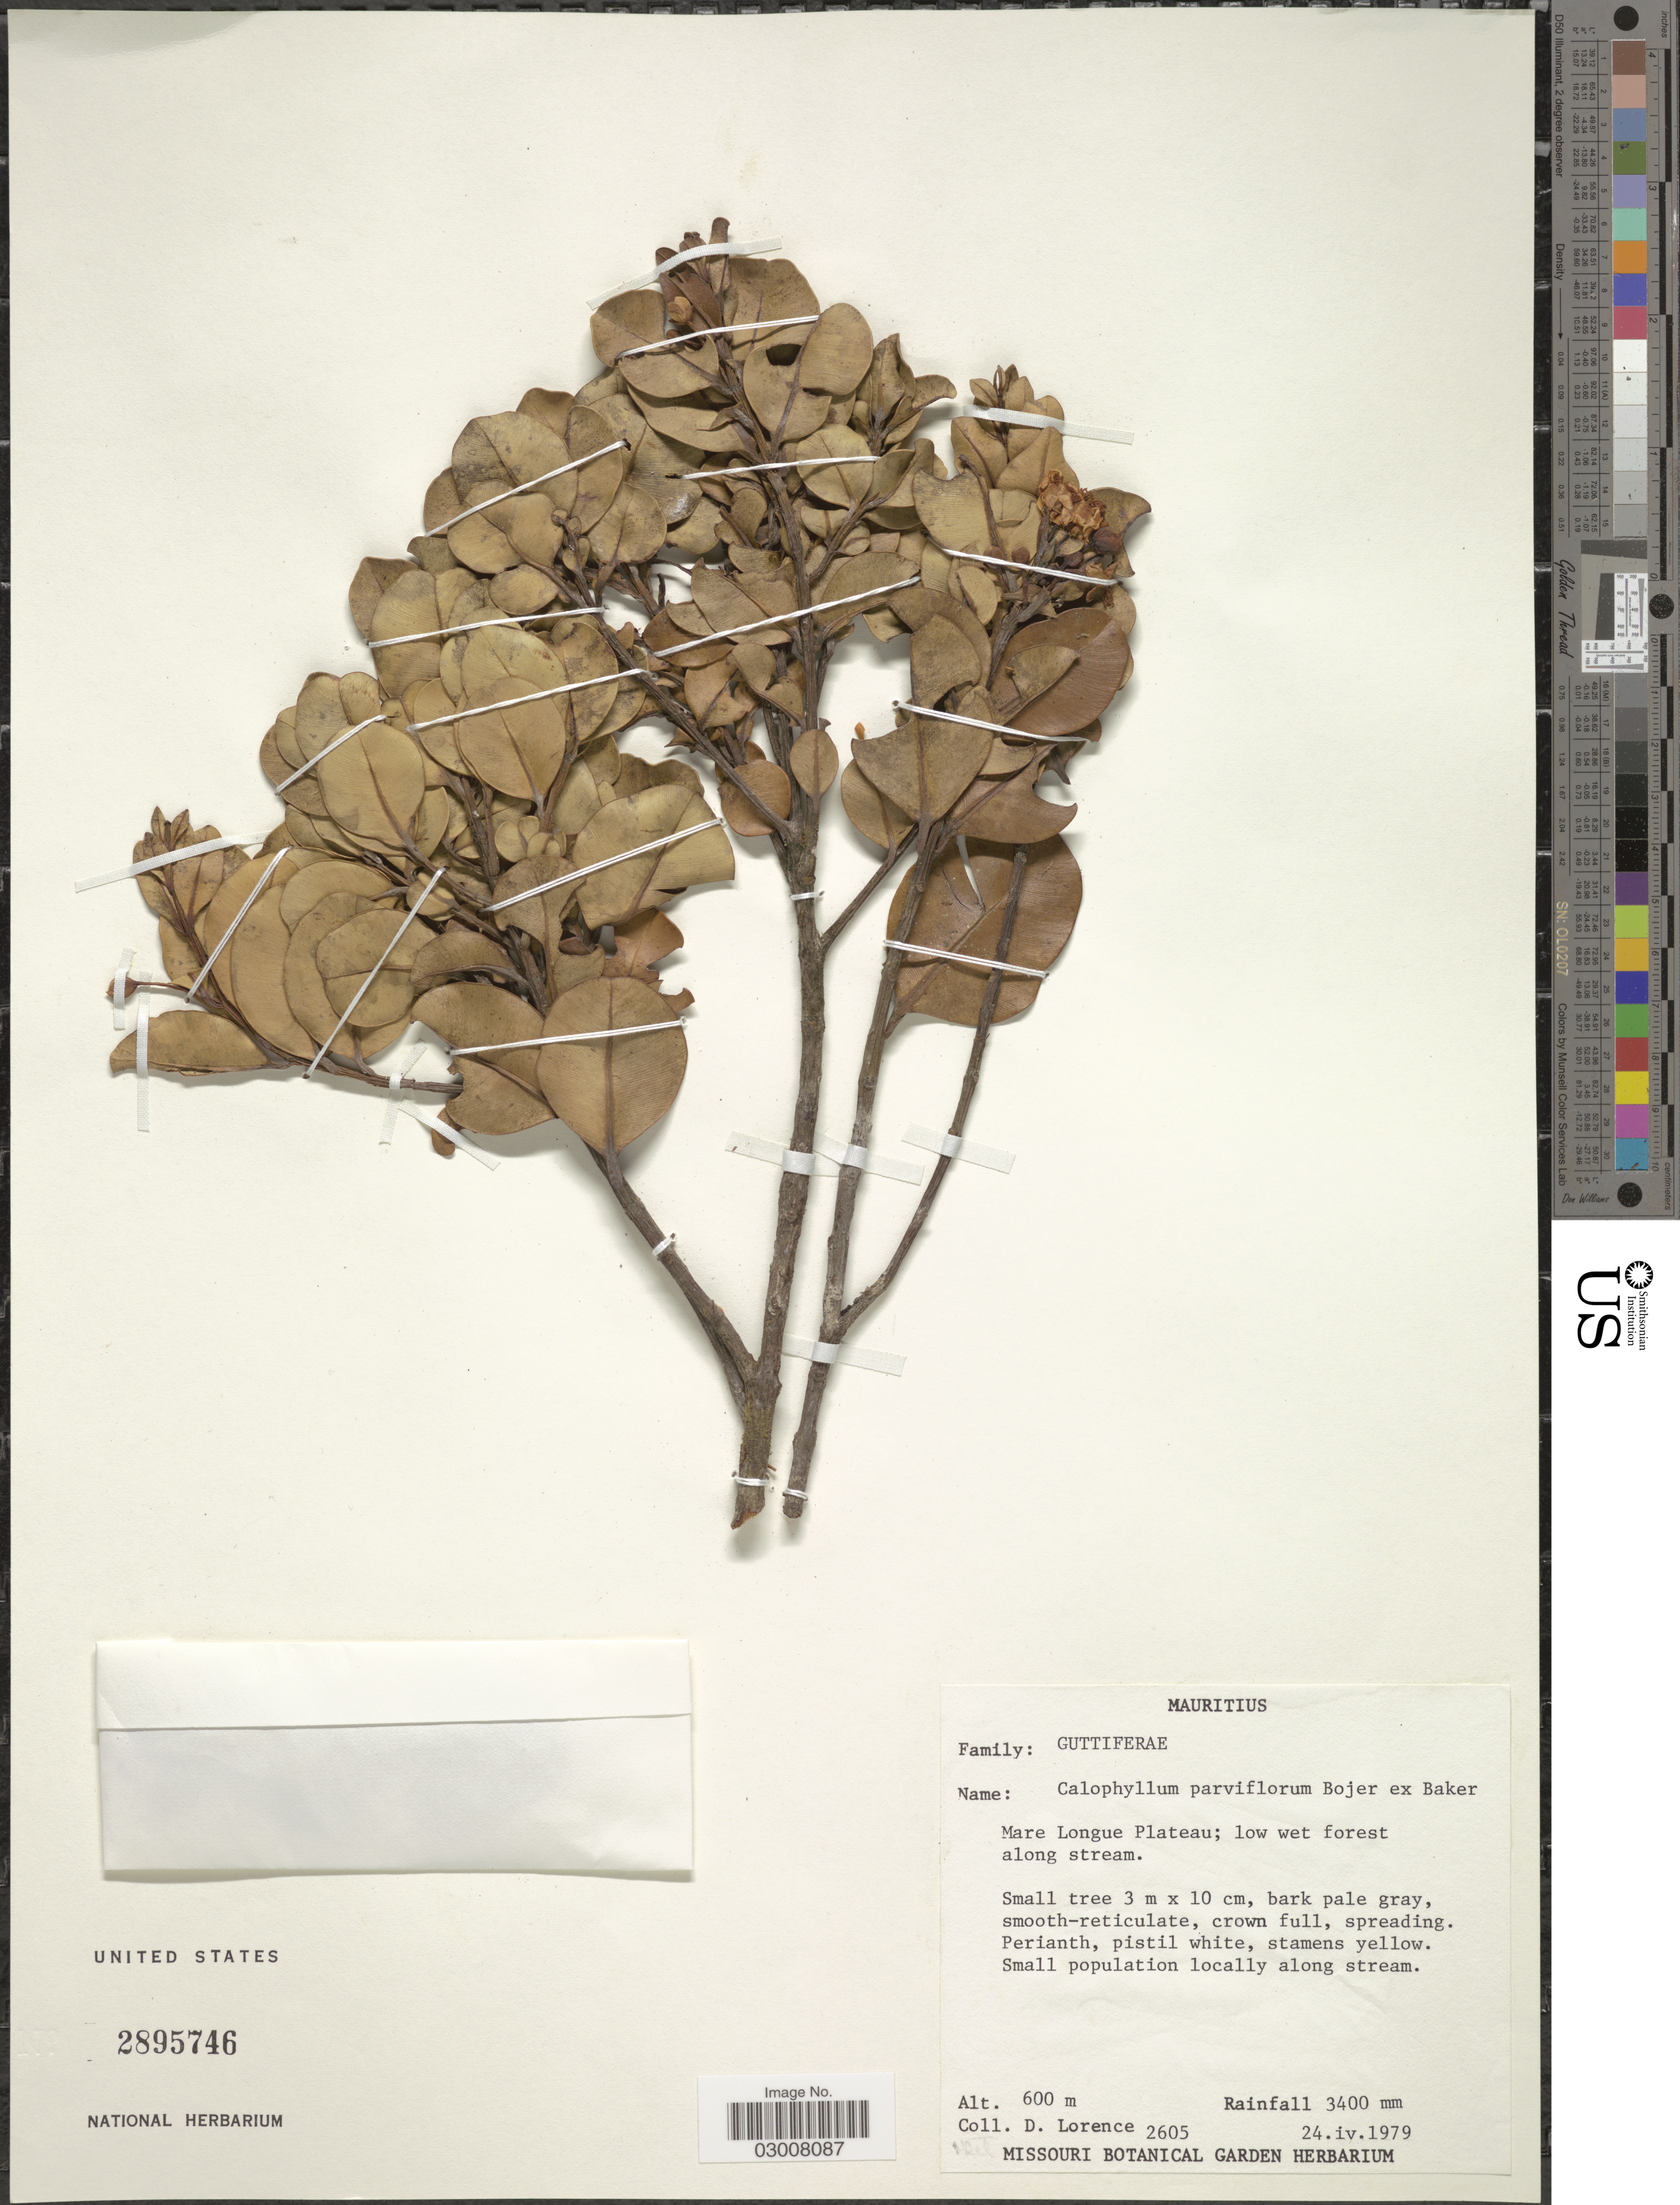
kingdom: Plantae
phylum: Tracheophyta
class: Magnoliopsida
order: Malpighiales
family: Calophyllaceae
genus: Calophyllum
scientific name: Calophyllum parviflorum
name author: Bojer ex Baker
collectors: D. Lorence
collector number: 2605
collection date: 1979-04-24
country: Mauritius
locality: Mare Longue Plateau.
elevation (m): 600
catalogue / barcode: US 2895746